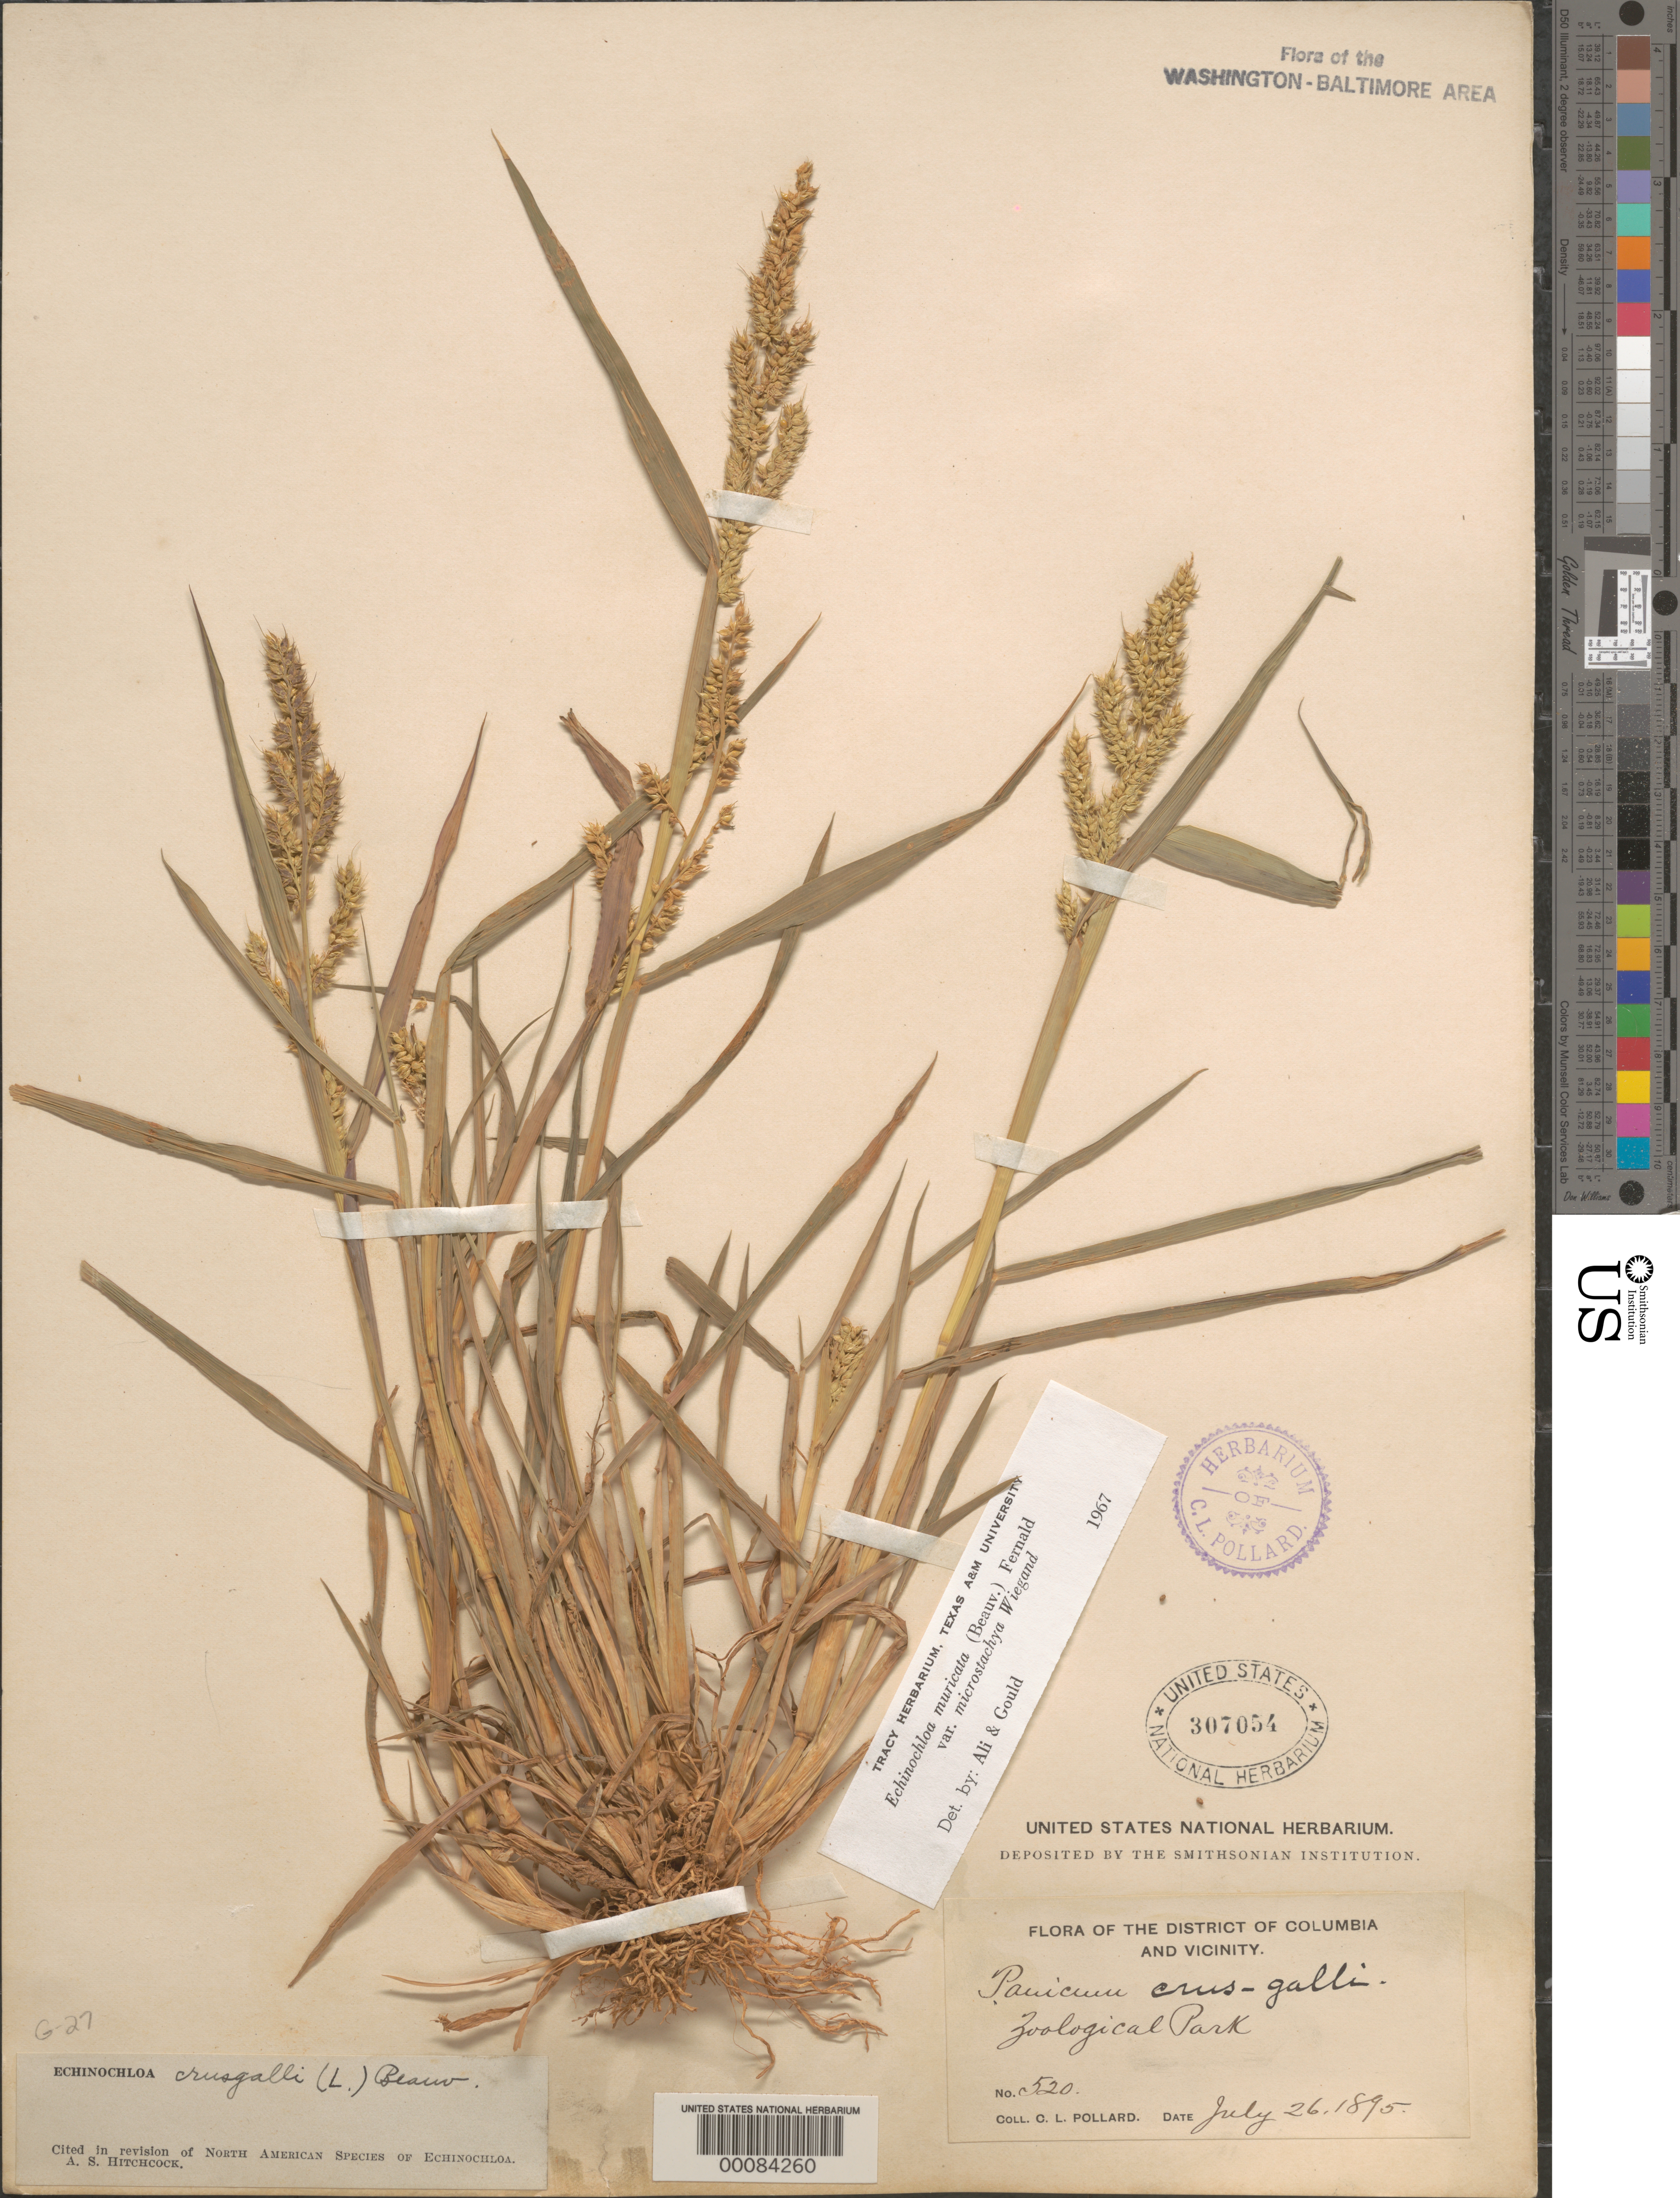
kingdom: Plantae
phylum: Tracheophyta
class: Liliopsida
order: Poales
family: Poaceae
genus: Echinochloa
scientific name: Echinochloa muricata var. microstachya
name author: Wiegand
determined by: Ali, M. A.; Gould, F. W.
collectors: C. L. Pollard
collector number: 520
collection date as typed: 26 Jul 1895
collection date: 1895-07-26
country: United States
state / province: District of Columbia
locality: Zoo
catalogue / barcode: US 307054